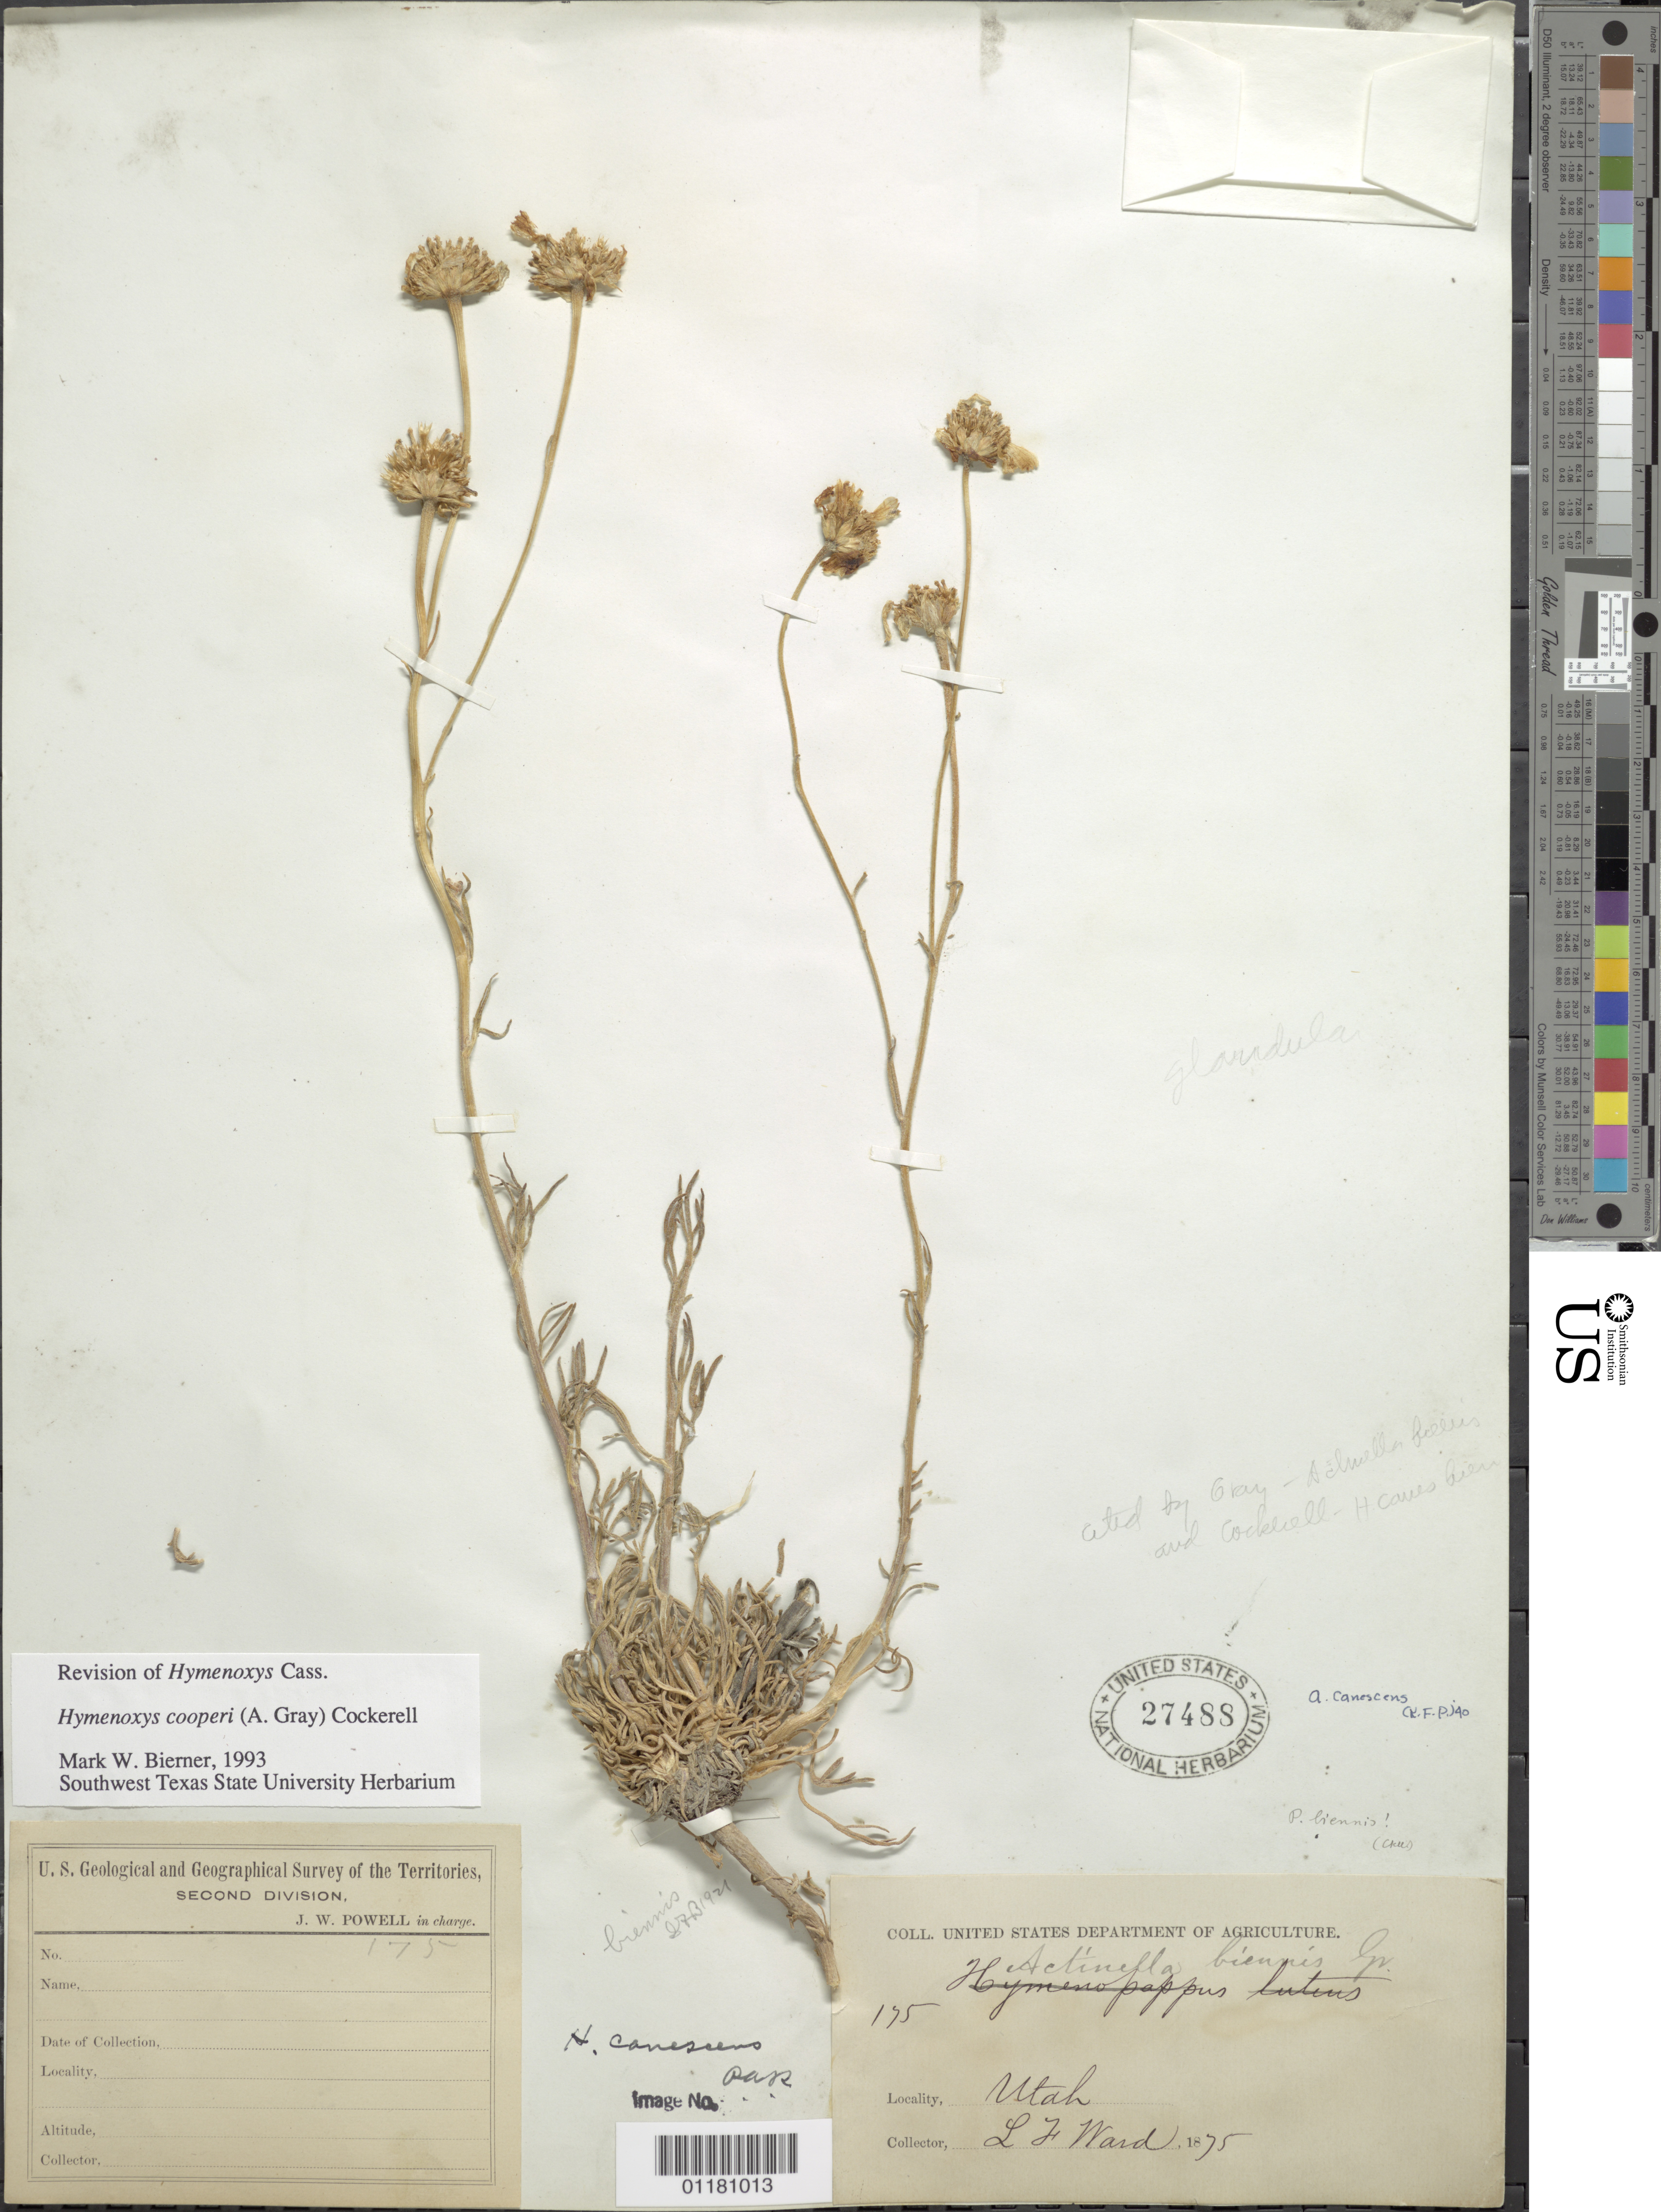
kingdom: Plantae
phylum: Tracheophyta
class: Magnoliopsida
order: Asterales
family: Asteraceae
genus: Hymenoxys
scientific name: Hymenoxys cooperi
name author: (A. Gray) Cockerell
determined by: Bierner, M. W.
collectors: L. F. Ward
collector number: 175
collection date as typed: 1875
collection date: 1875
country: United States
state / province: Utah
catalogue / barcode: US 27488